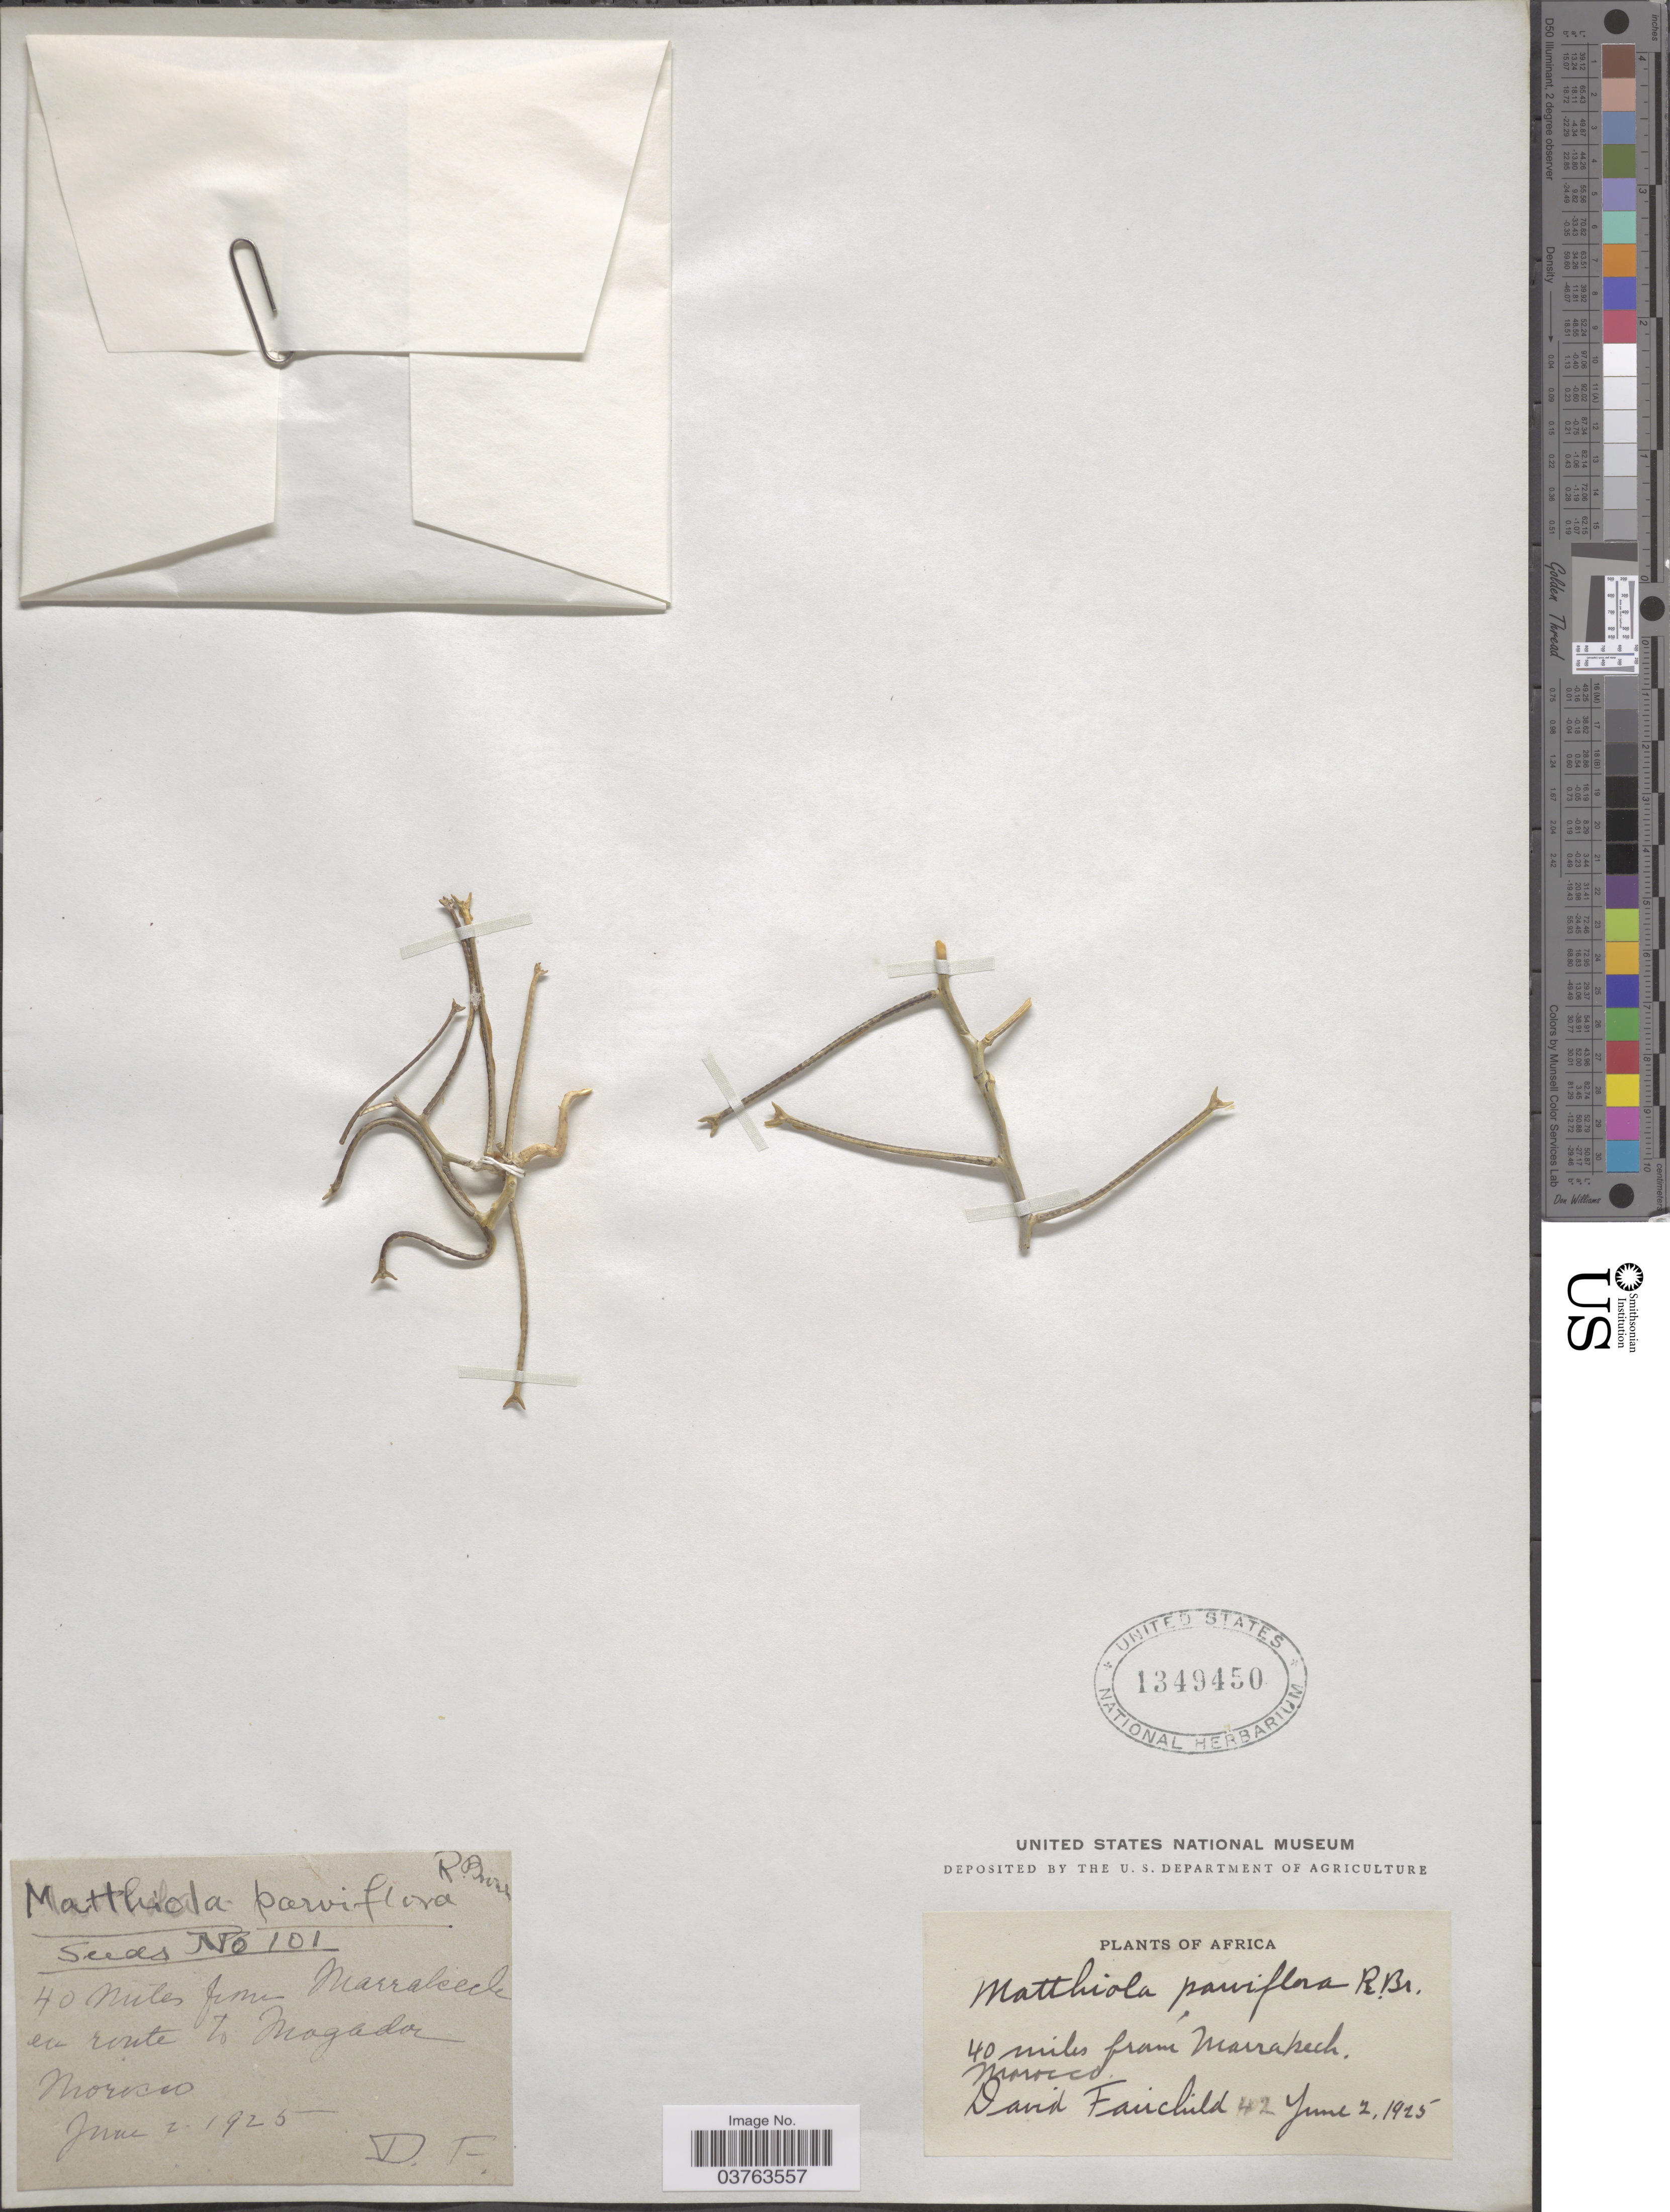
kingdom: Plantae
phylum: Tracheophyta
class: Magnoliopsida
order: Brassicales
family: Brassicaceae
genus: Matthiola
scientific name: Matthiola parviflora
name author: W.T. Aiton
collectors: D. Fairchild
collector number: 42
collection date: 1925-06-02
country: Morocco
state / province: Marrakech-Tensift-Al Haouz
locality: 40 miles from Marrakech en route to Magador.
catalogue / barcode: US 1349450